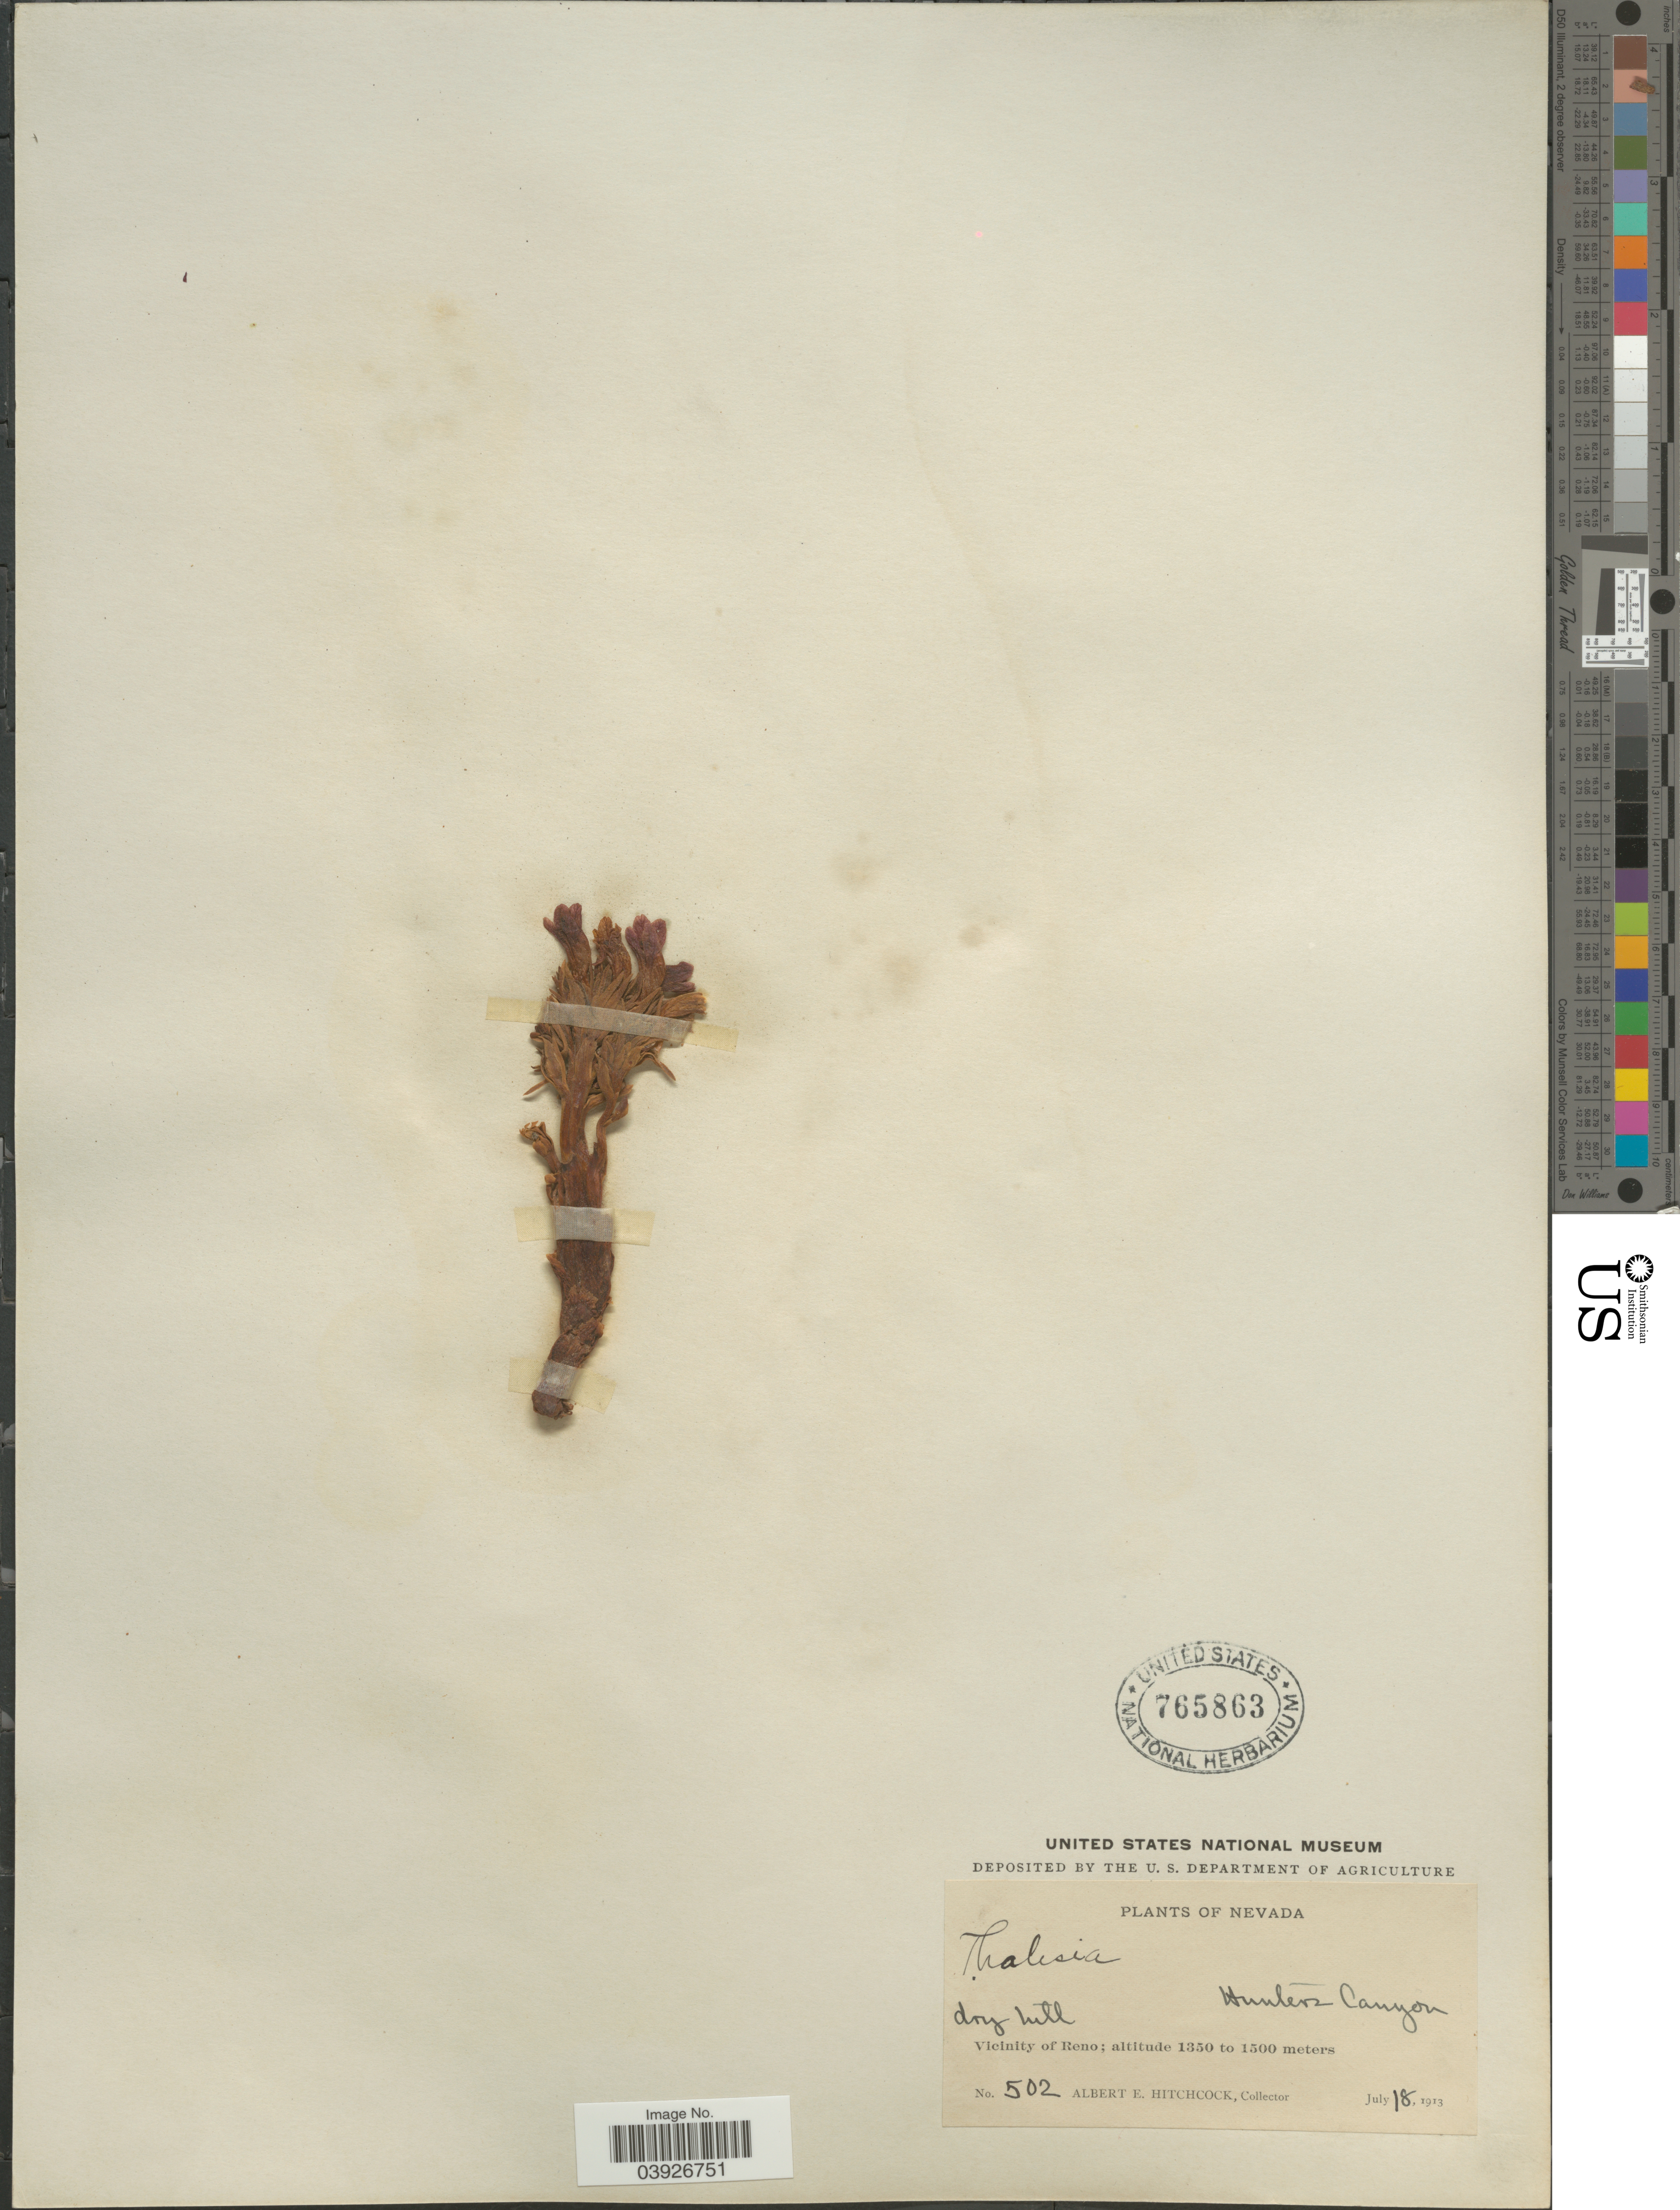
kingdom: Plantae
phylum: Tracheophyta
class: Magnoliopsida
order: Lamiales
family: Orobanchaceae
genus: Aphyllon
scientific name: Aphyllon sp.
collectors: A. Hitchcock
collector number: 502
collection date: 1913-07-18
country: United States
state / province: Nevada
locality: Hunters Canyon. Vicinity of Reno.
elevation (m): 1350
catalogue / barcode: US 765863